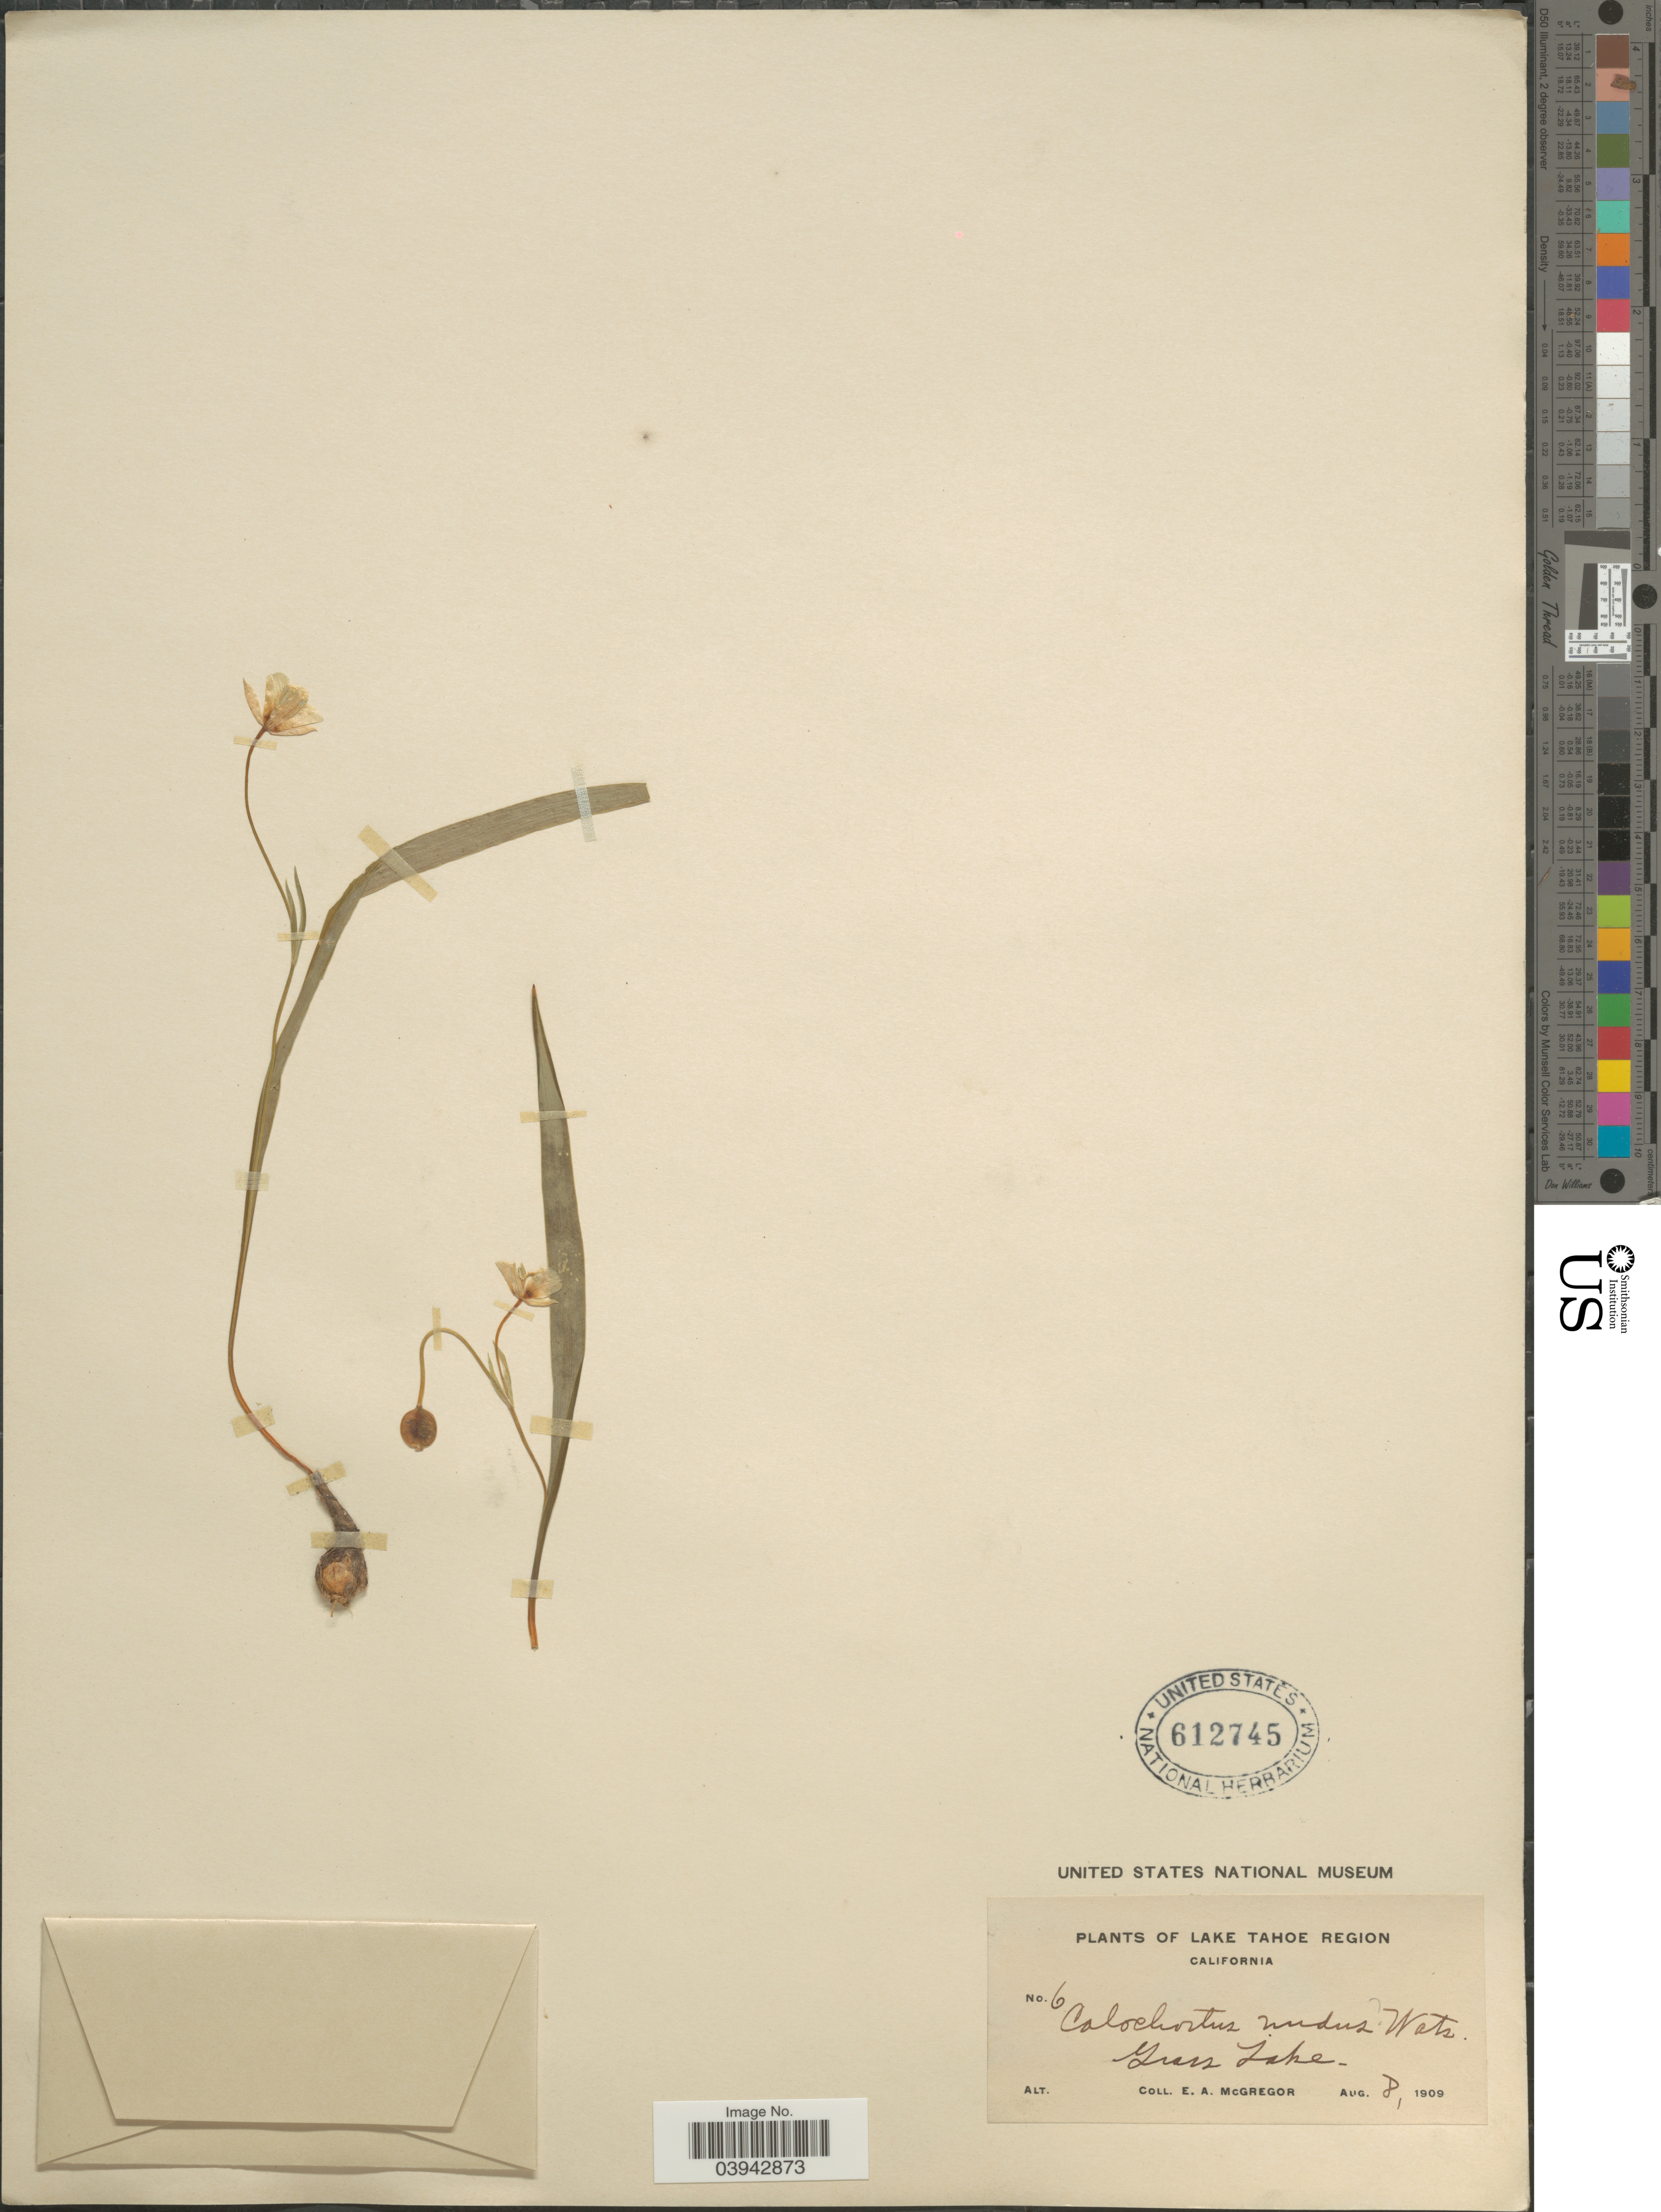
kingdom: Plantae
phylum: Tracheophyta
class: Liliopsida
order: Liliales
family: Liliaceae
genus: Calochortus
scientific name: Calochortus nudus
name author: S. Watson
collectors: E. A. McGregor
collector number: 6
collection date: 1909-08-08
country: United States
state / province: California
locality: Lake Tahoe Region. Grass Lake.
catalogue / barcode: US 612745